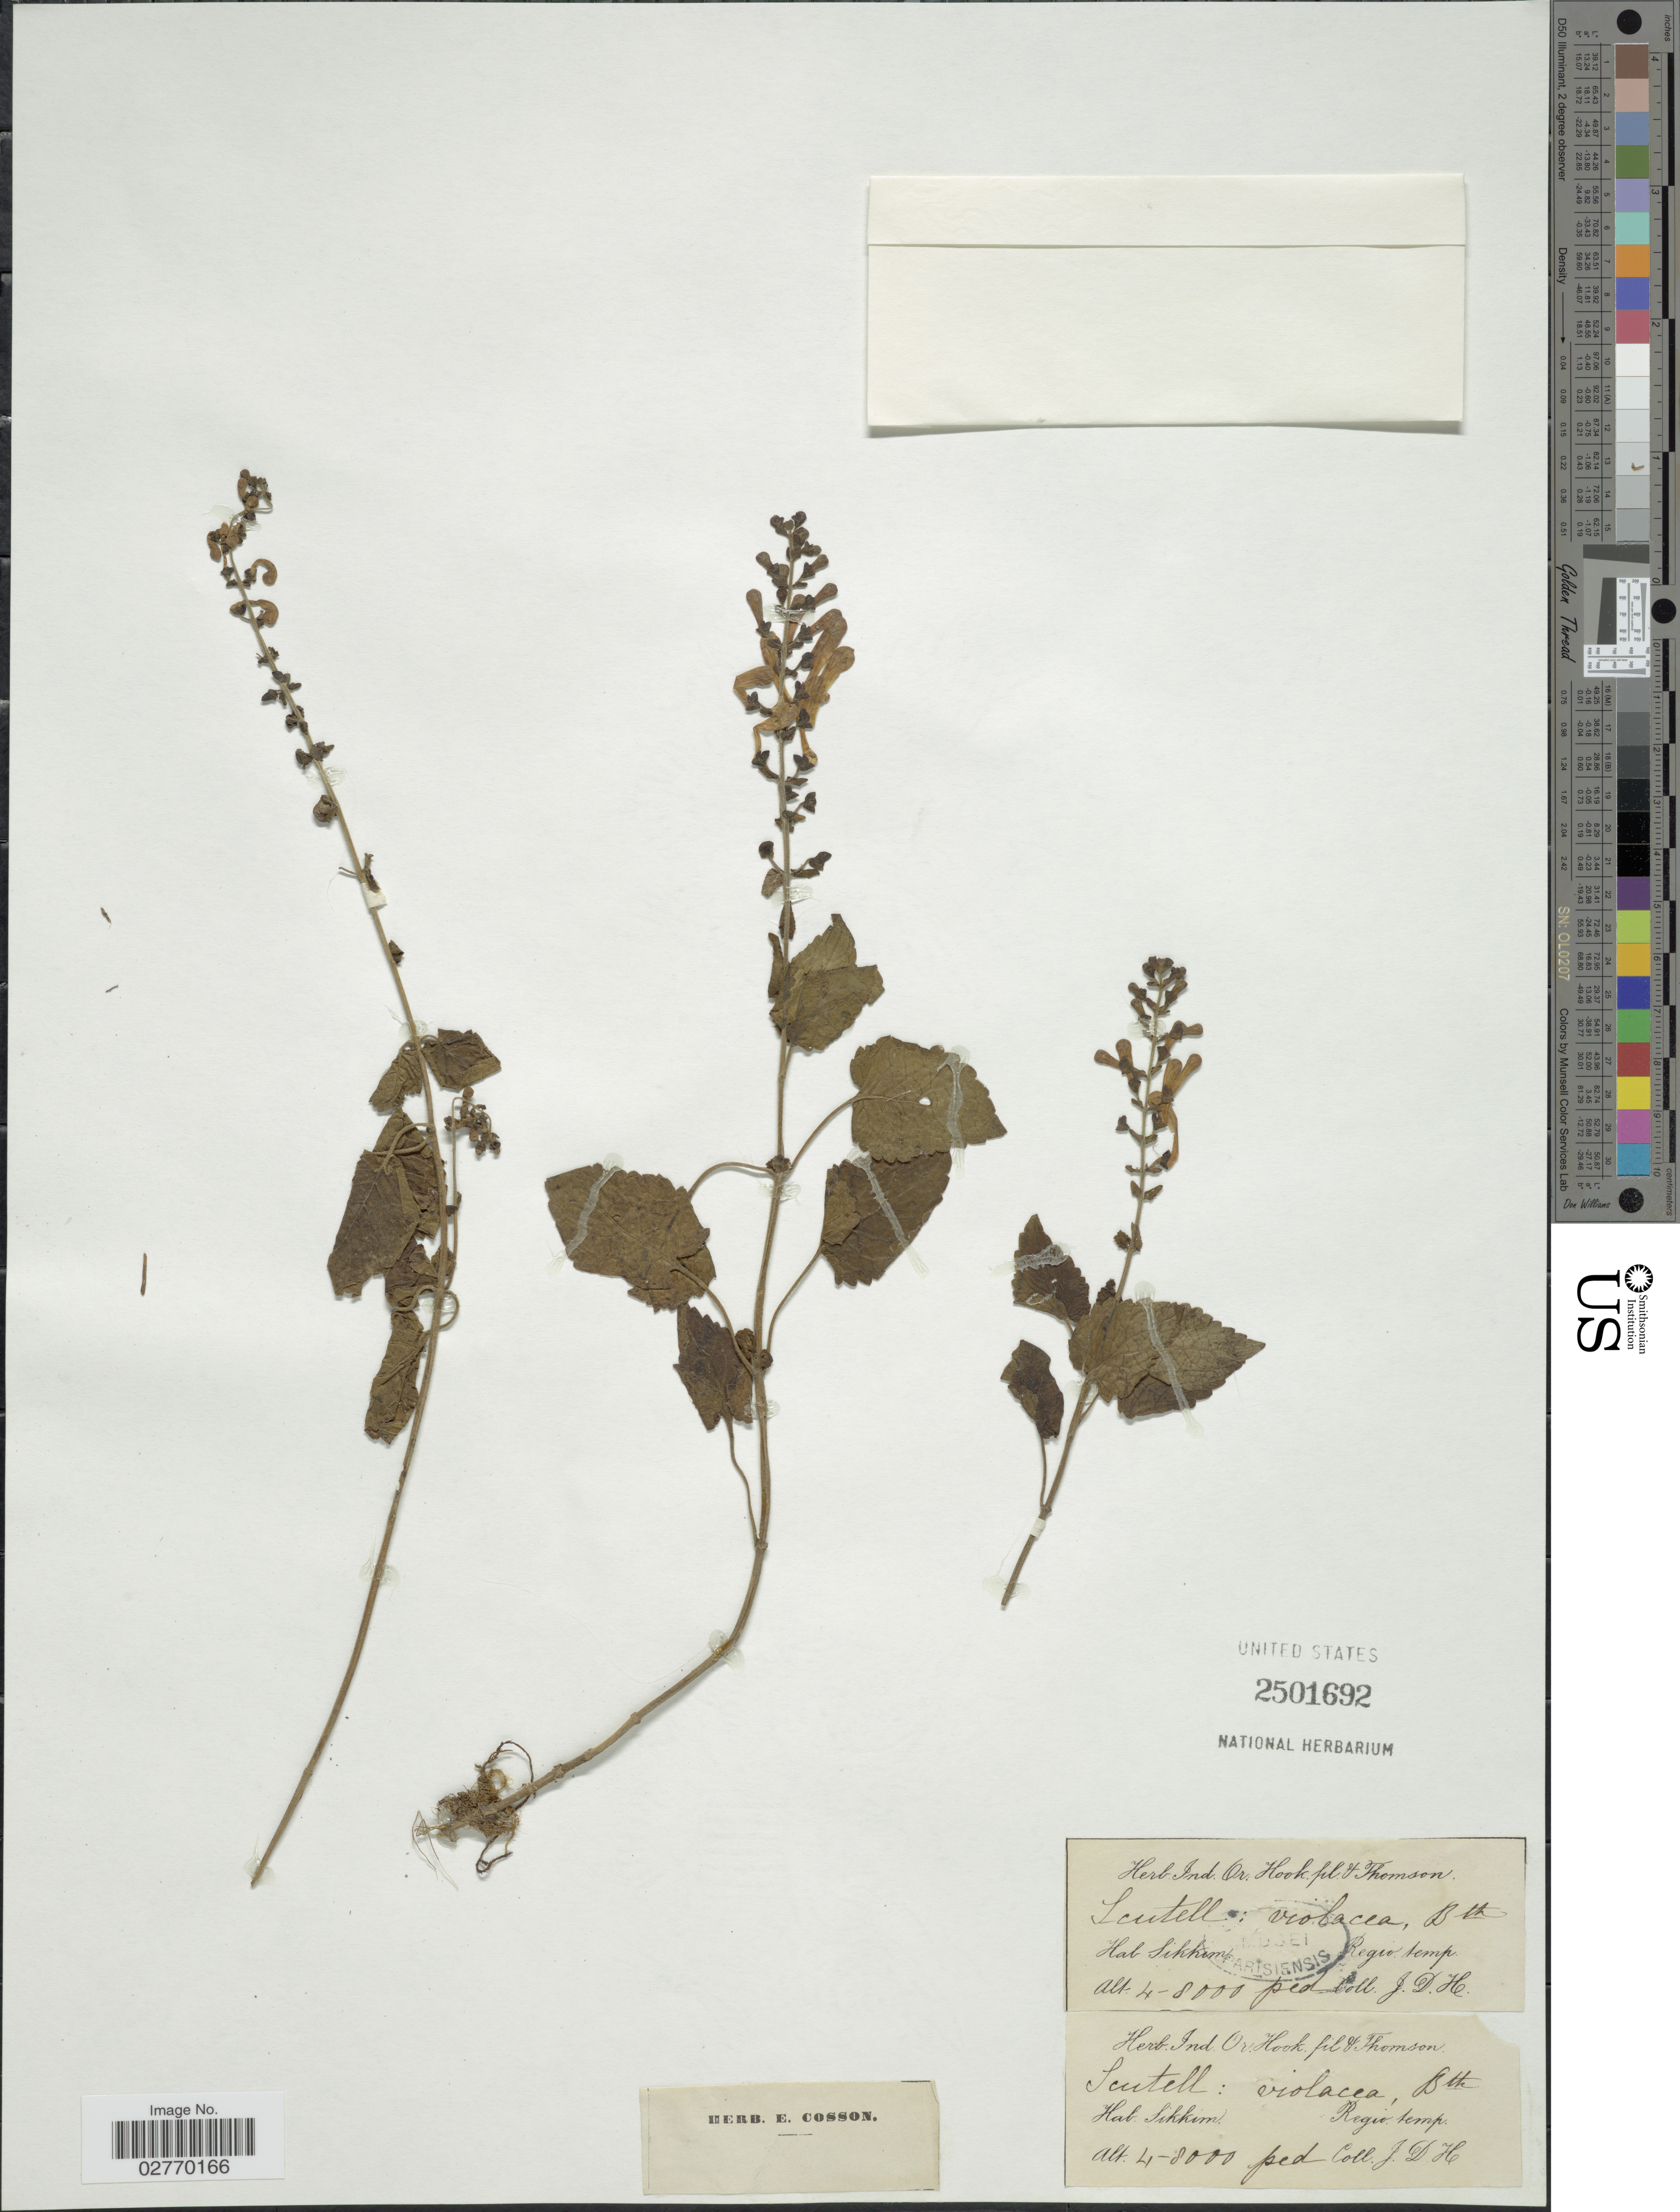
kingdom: Plantae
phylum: Tracheophyta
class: Magnoliopsida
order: Lamiales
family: Lamiaceae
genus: Scutellaria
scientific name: Scutellaria violacea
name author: B. Heyne ex Benth.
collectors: J. D. Hooker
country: India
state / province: Sikkim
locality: Regio temp.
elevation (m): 1219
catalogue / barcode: US 2501692